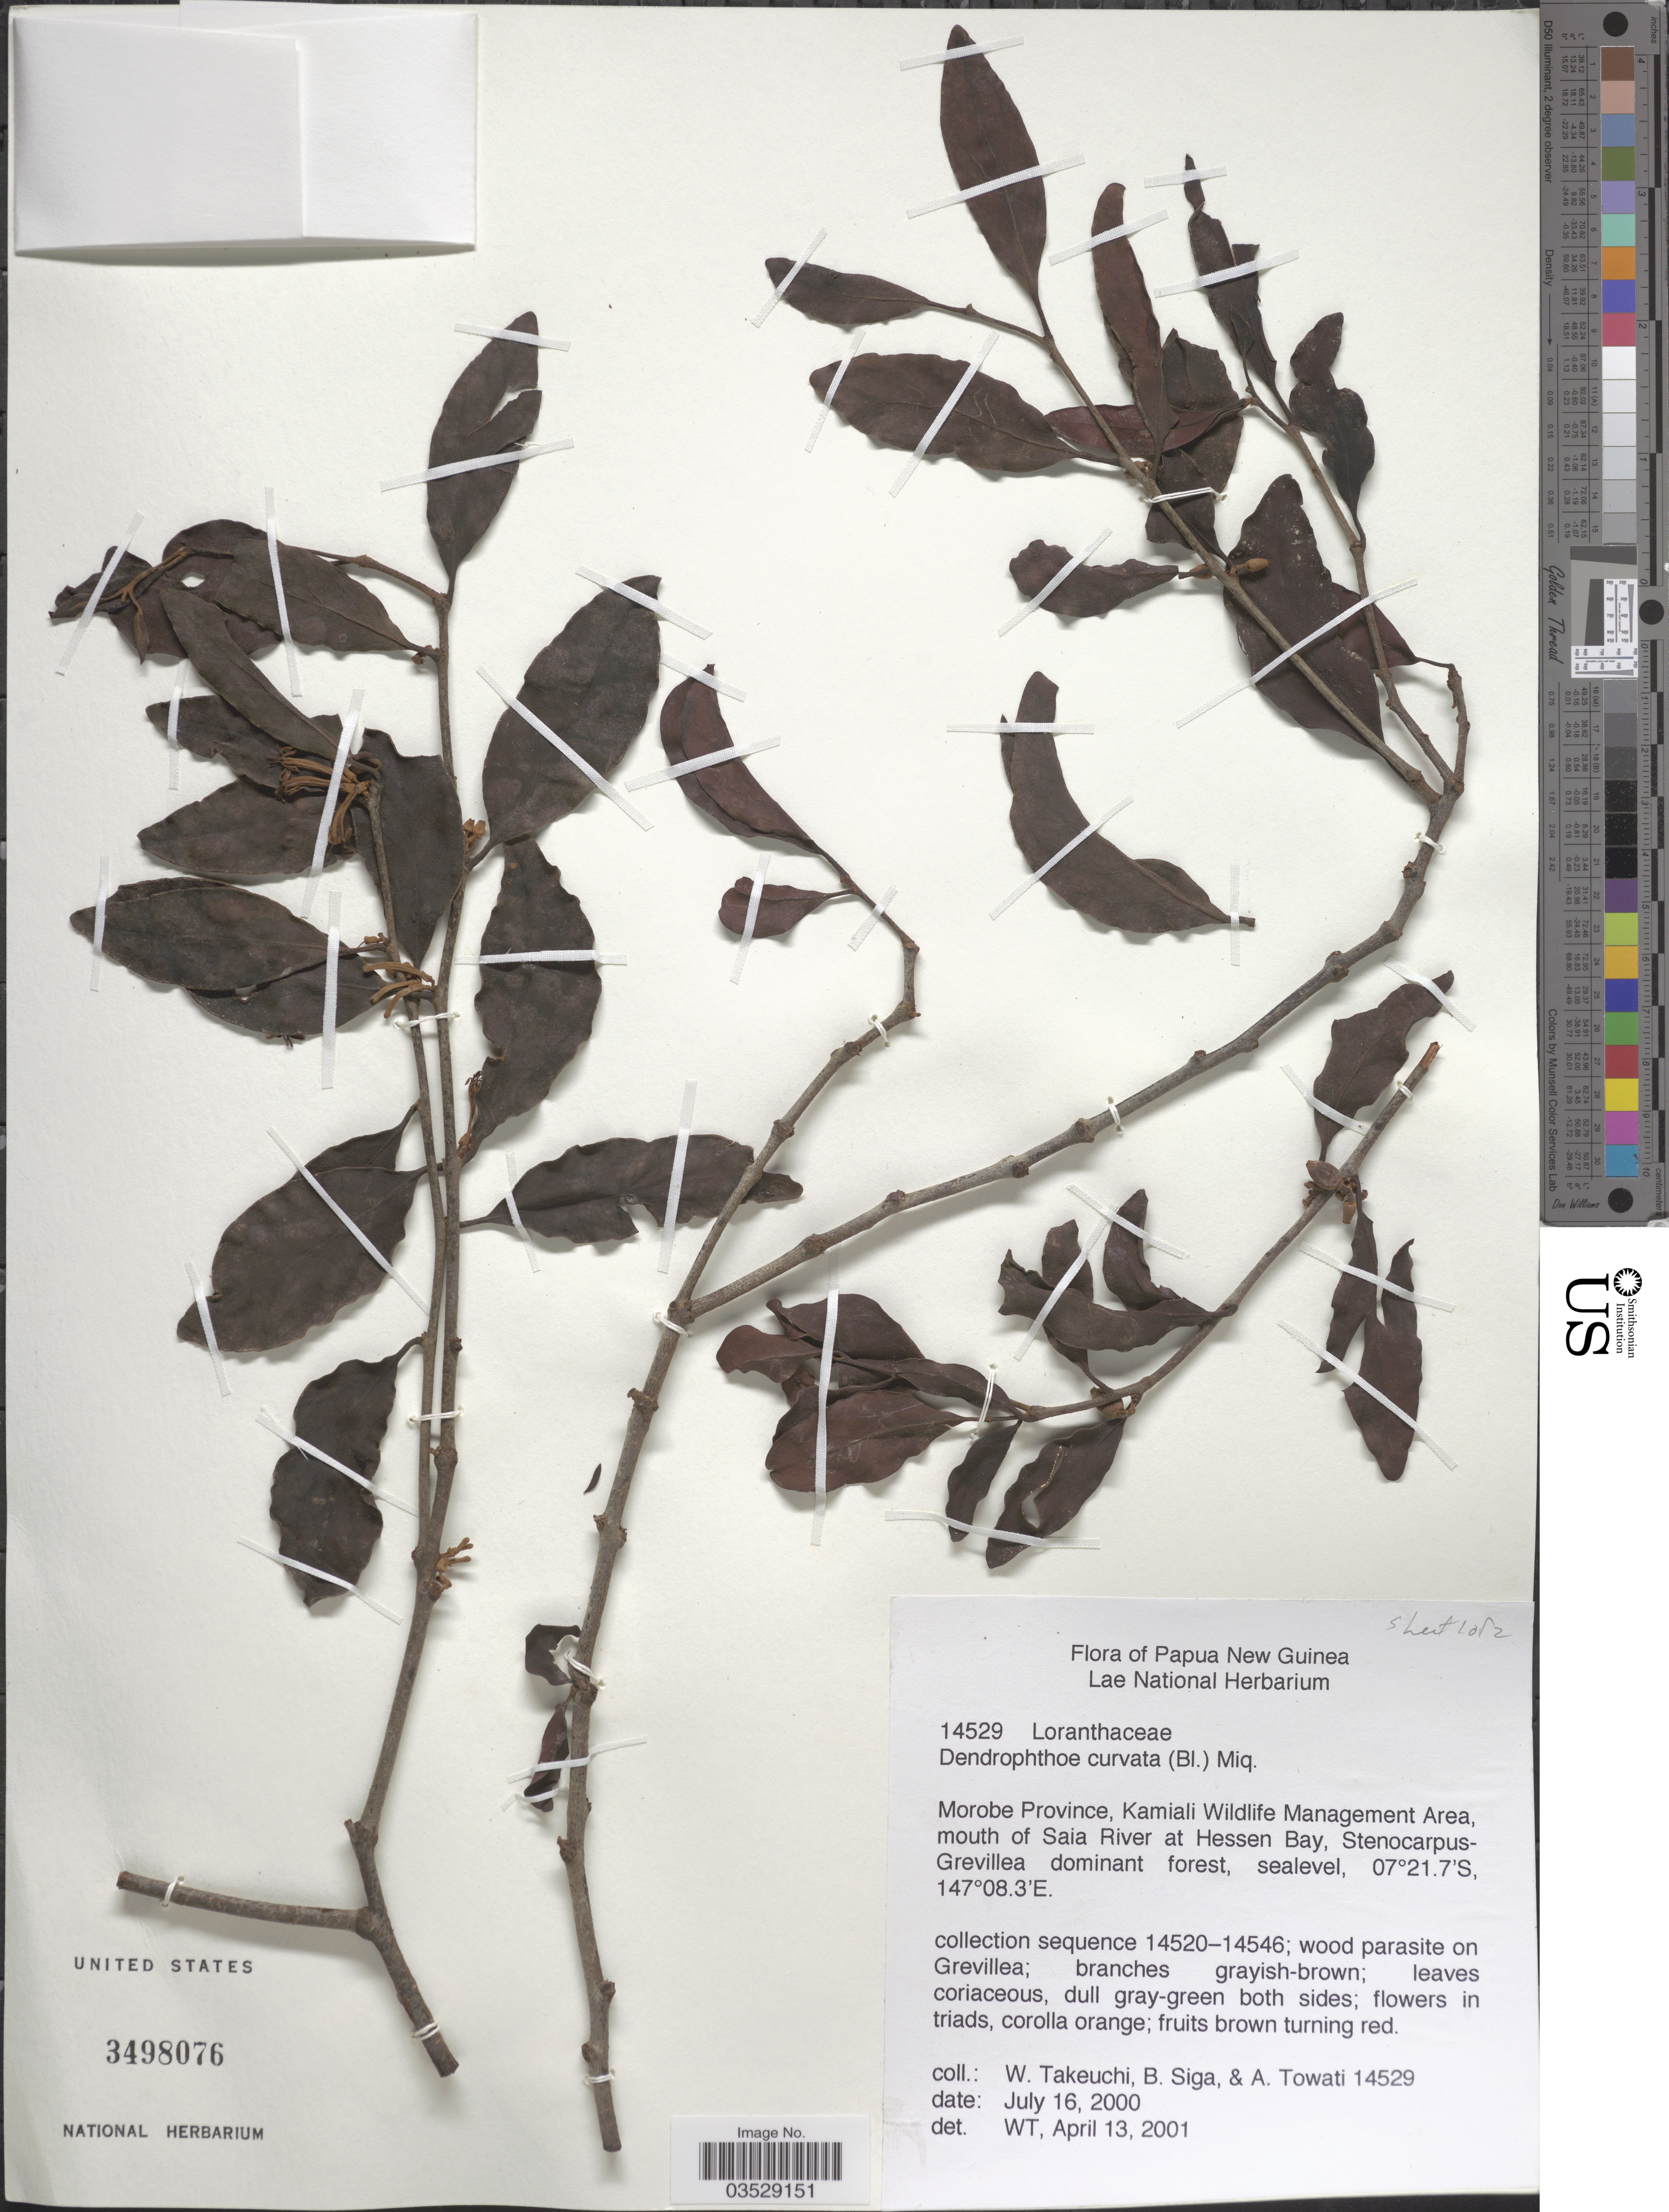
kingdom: Plantae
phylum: Tracheophyta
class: Magnoliopsida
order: Santalales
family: Loranthaceae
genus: Dendrophthoe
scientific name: Dendrophthoe curvata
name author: Miq.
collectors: W. Takeuchi, B. Siga & A. Towati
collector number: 14529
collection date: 2000-07-16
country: Papua New Guinea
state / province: Morobe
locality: Kamiali Wildlife Management Area, mouth of Saia River at Hessen Bay.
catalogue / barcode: US 3498076